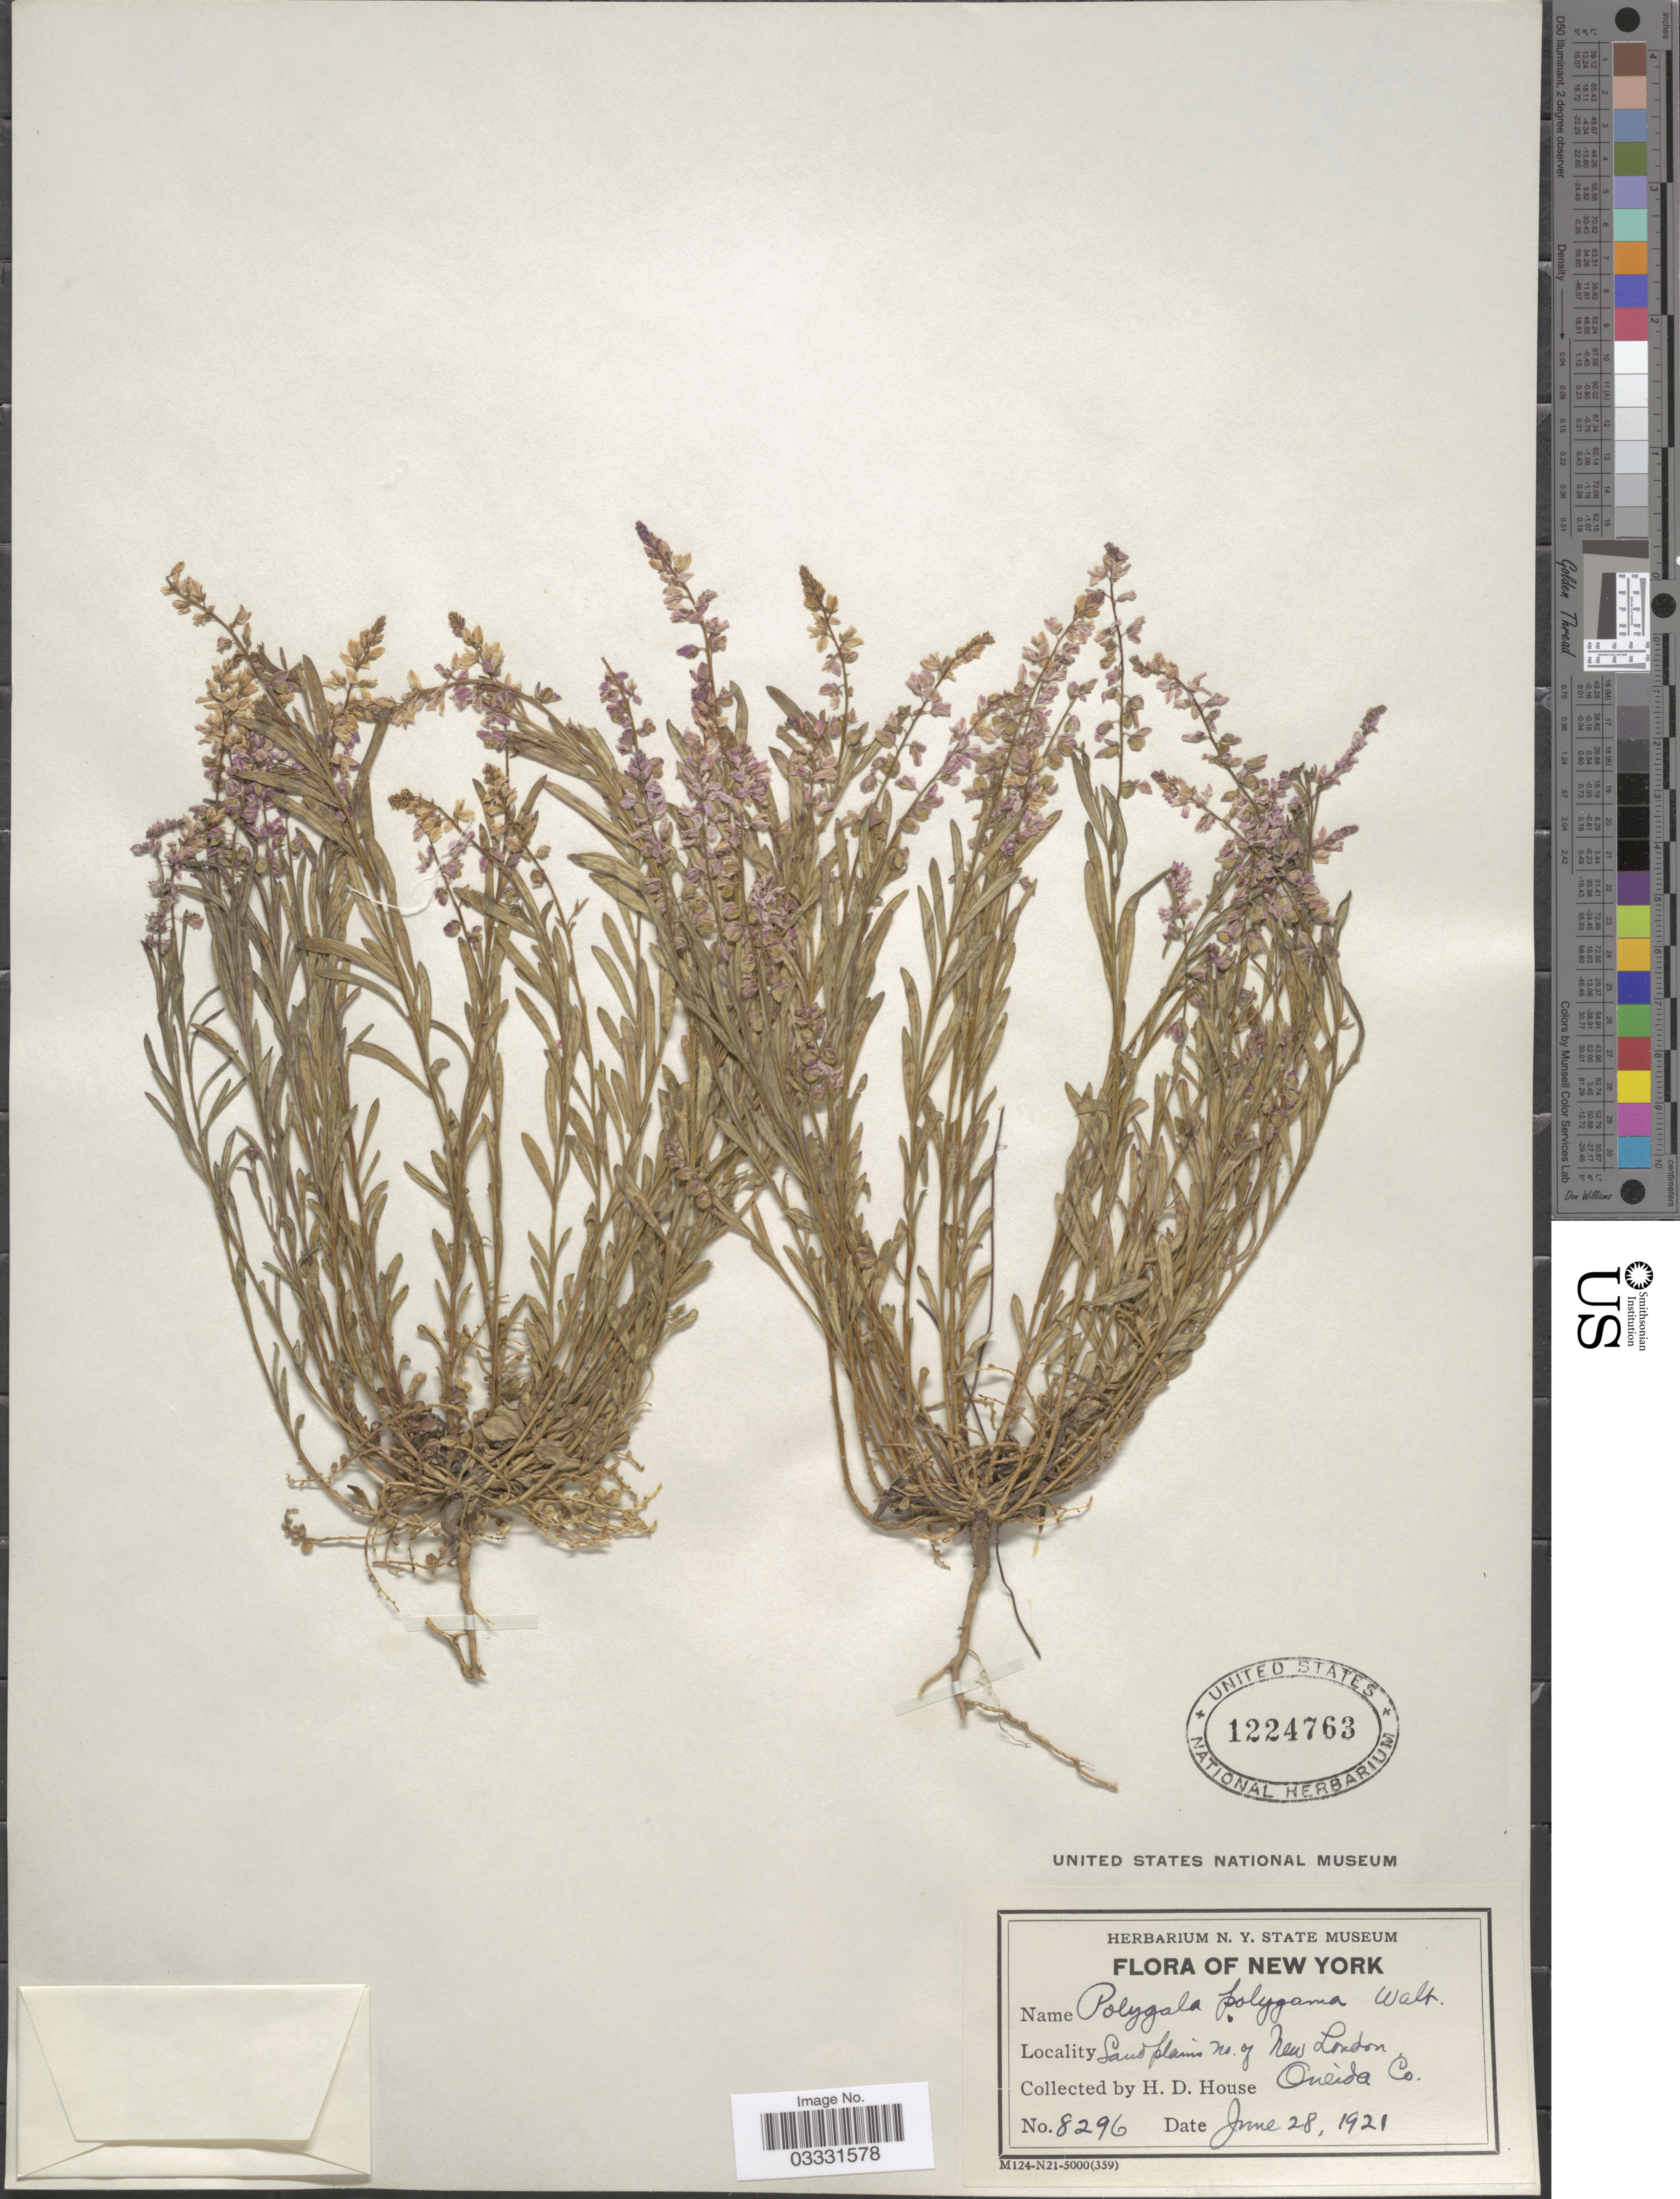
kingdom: Plantae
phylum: Tracheophyta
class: Magnoliopsida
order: Fabales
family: Polygalaceae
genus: Polygala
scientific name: Polygala polygama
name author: Walter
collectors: H. D. House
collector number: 8296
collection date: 1921-06-28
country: United States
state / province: New York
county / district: Oneida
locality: Sand plains no. of New London Oneida Co.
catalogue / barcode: US 1224763